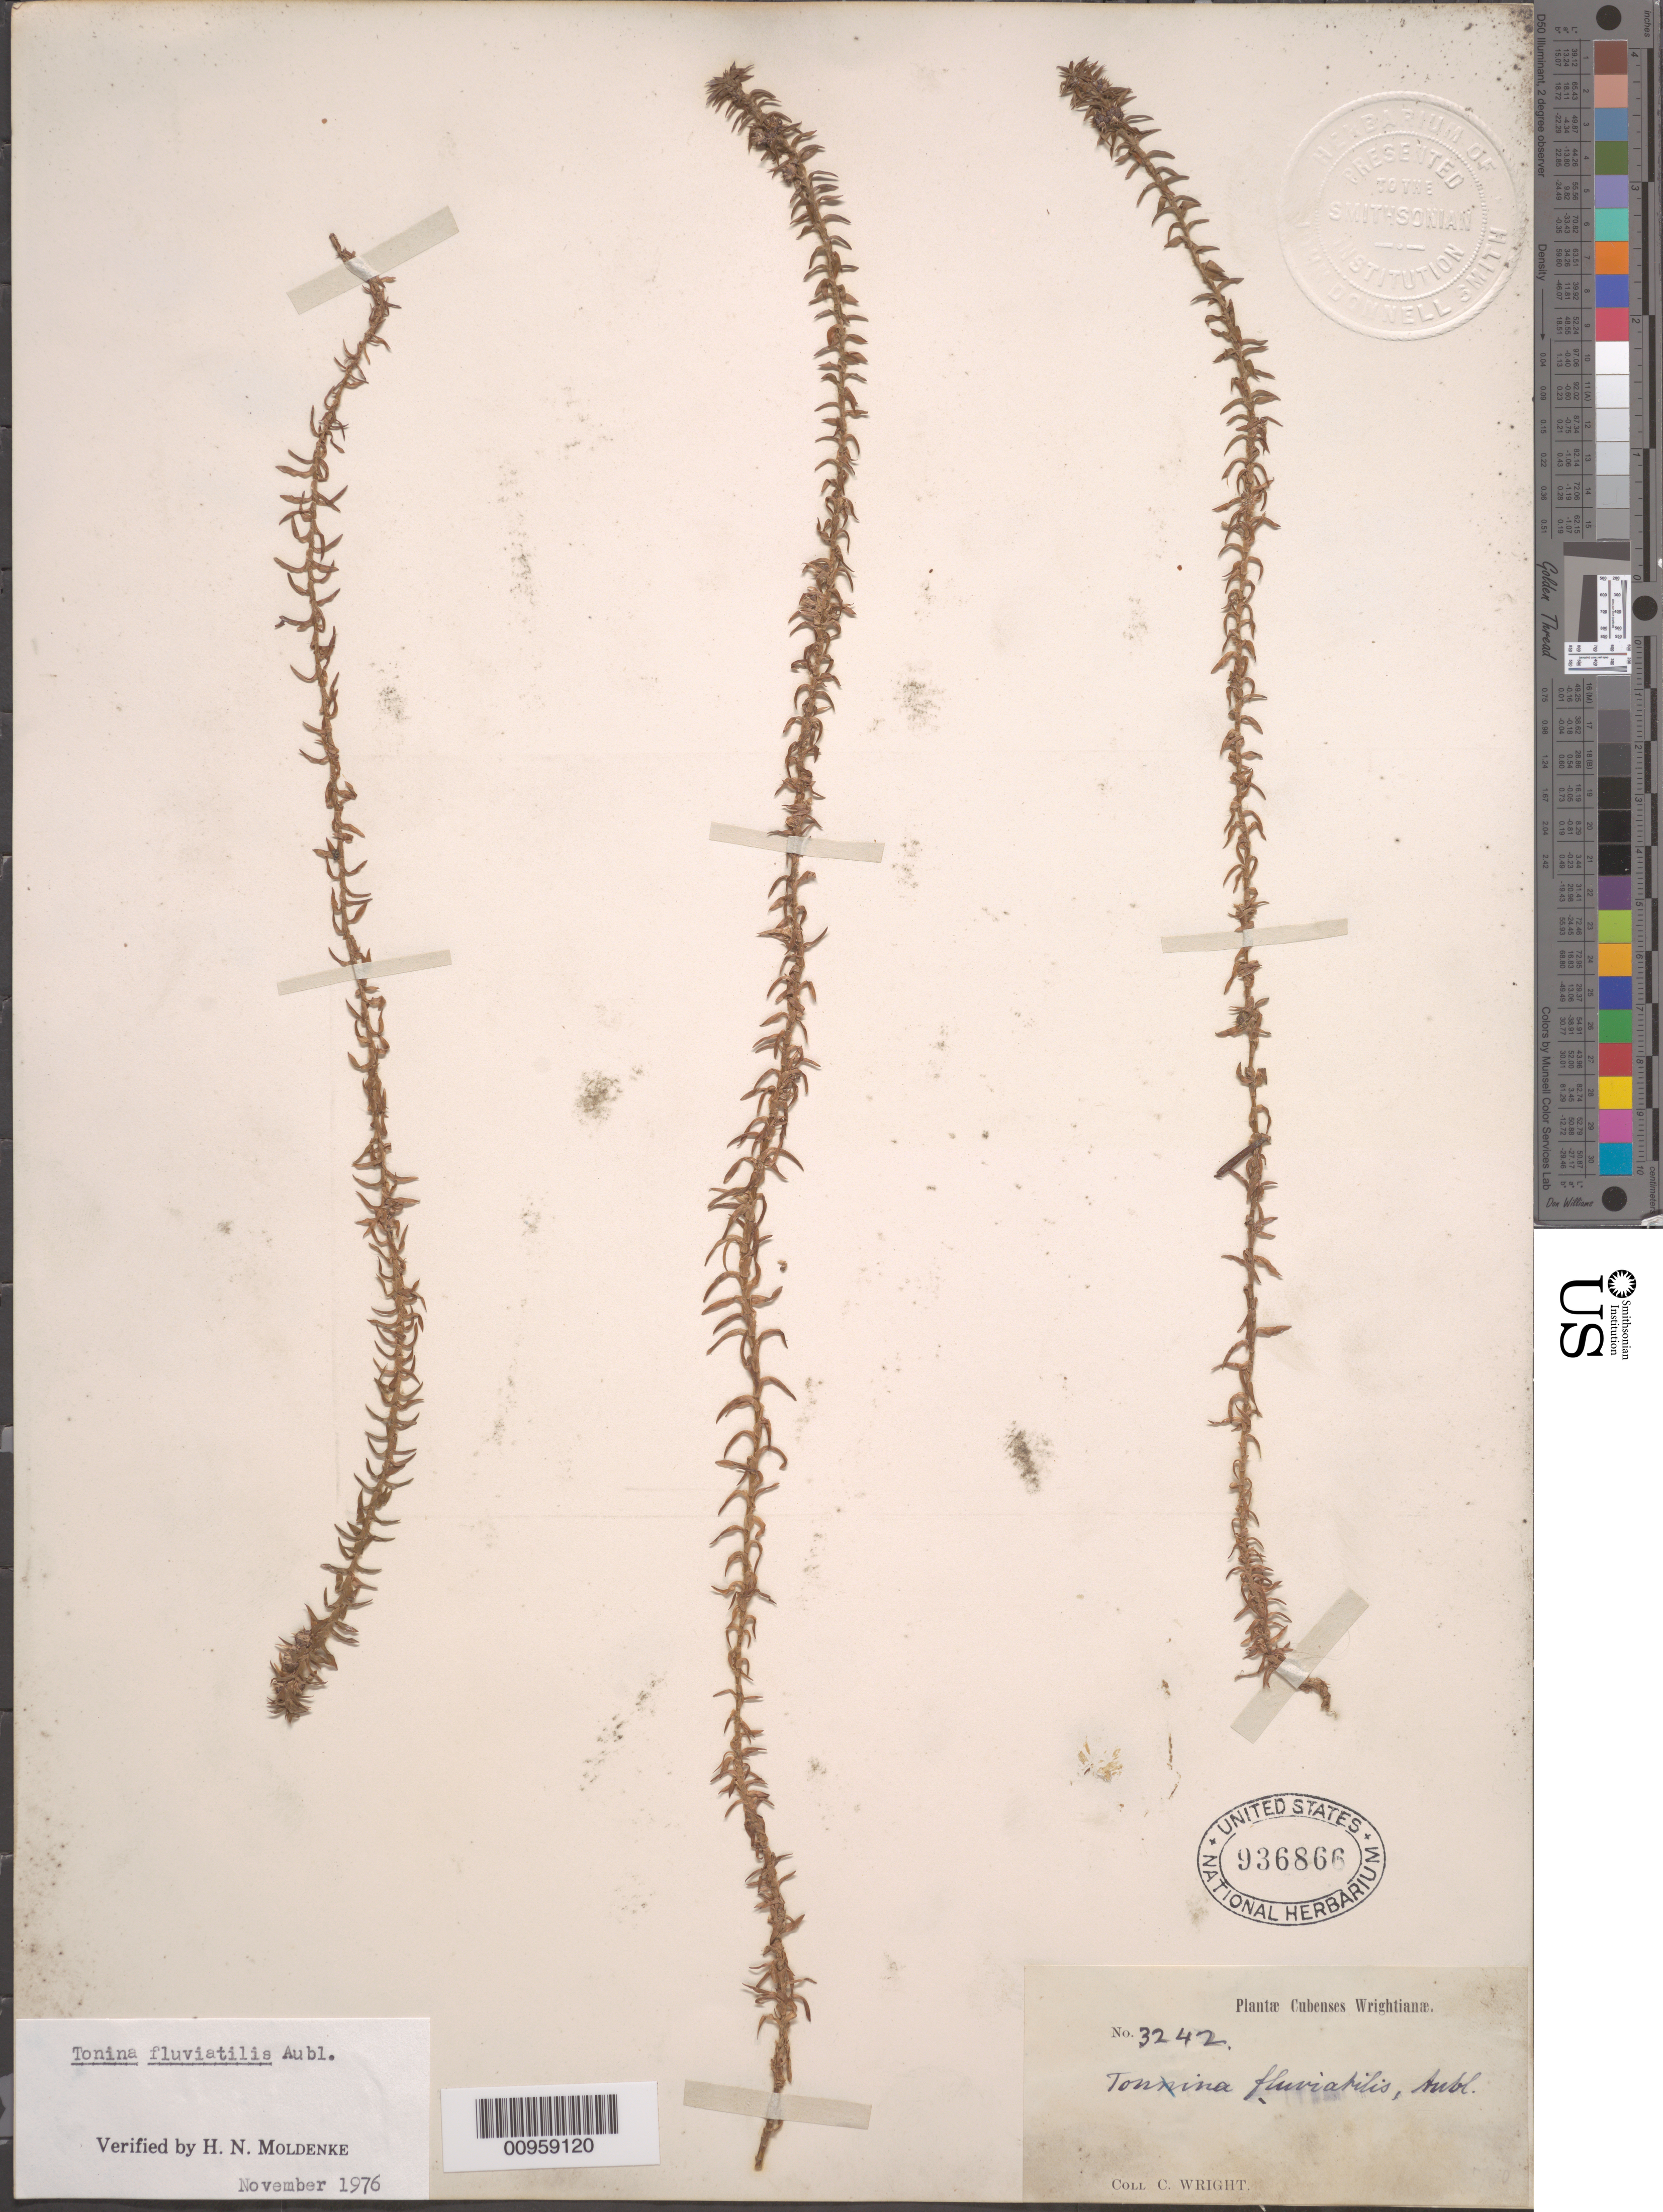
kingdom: Plantae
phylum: Tracheophyta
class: Liliopsida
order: Poales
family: Eriocaulaceae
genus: Tonina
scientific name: Tonina fluviatilis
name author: Aubl.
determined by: Moldenke, H. N.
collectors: C. Wright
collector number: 3242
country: Cuba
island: Cuba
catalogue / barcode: US 936866